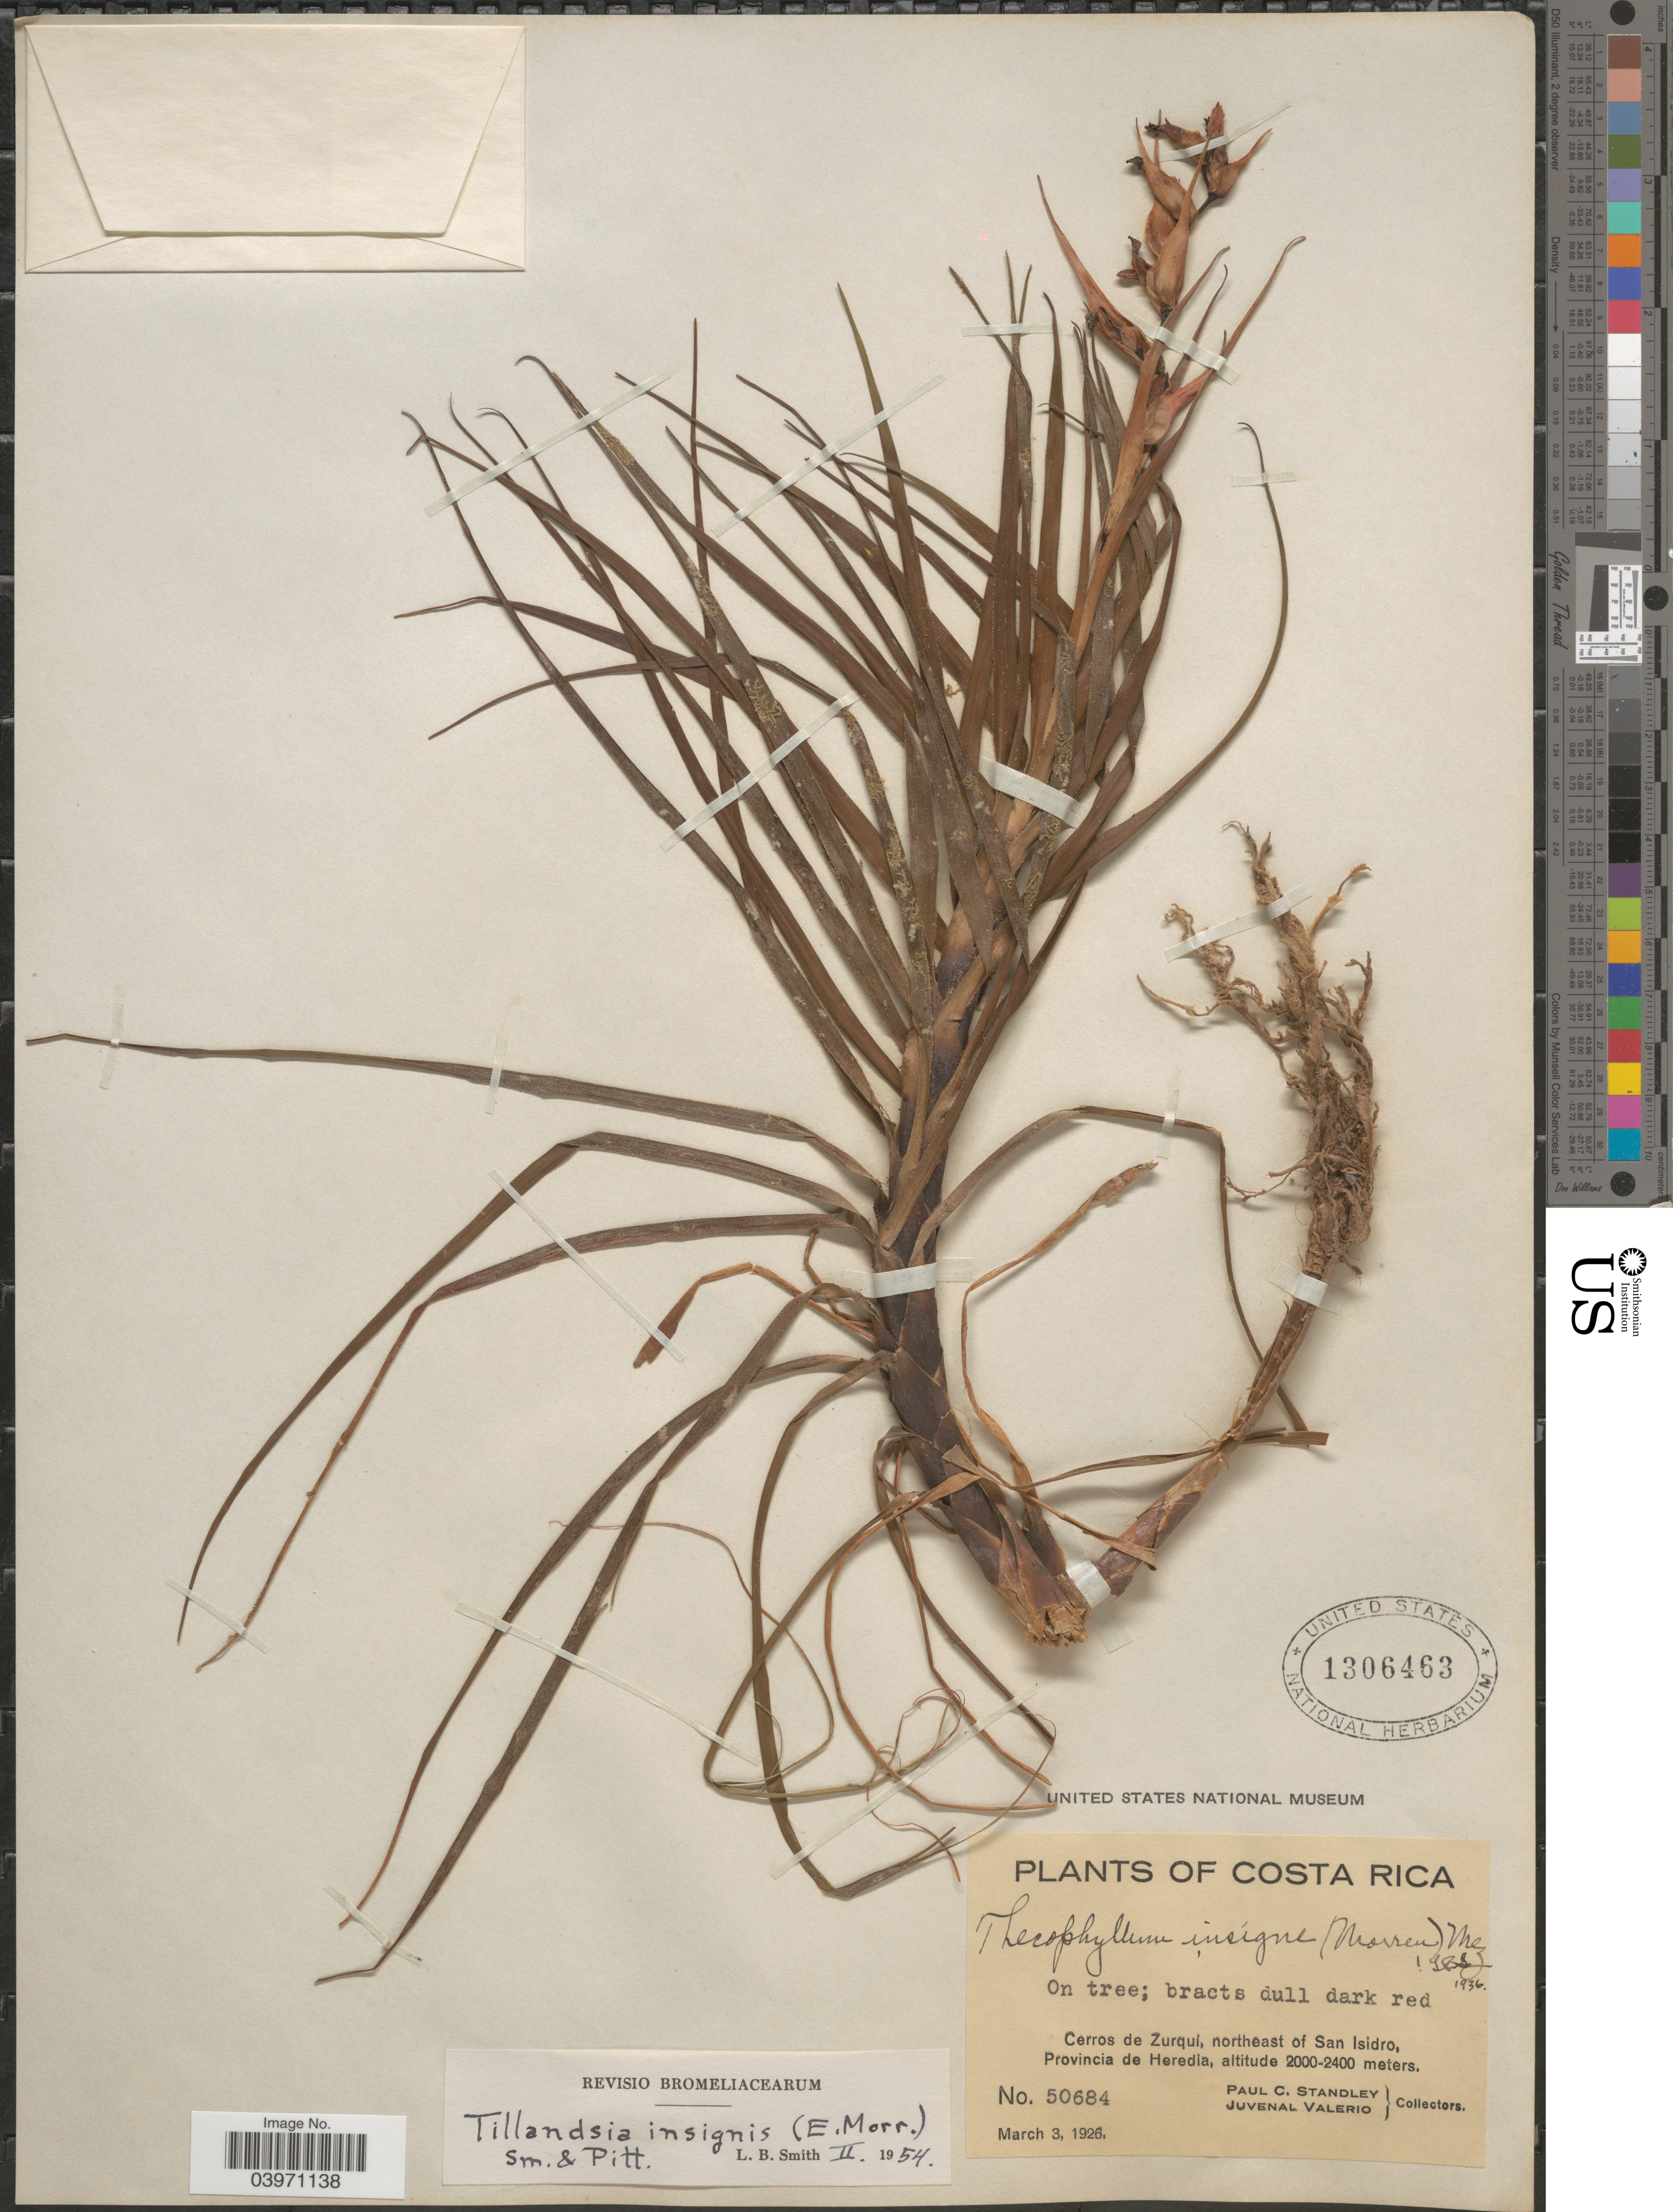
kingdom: Plantae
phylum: Tracheophyta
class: Liliopsida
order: Poales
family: Bromeliaceae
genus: Tillandsia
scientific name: Tillandsia insignis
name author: (Mez) L.B. Sm. & Pittendr.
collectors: P. C. Standley & J. Valerio R.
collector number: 50684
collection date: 1926-03-03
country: Costa Rica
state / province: Heredia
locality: Cerros de Zurquí, northeast of San Isidro.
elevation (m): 2000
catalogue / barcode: US 1306463